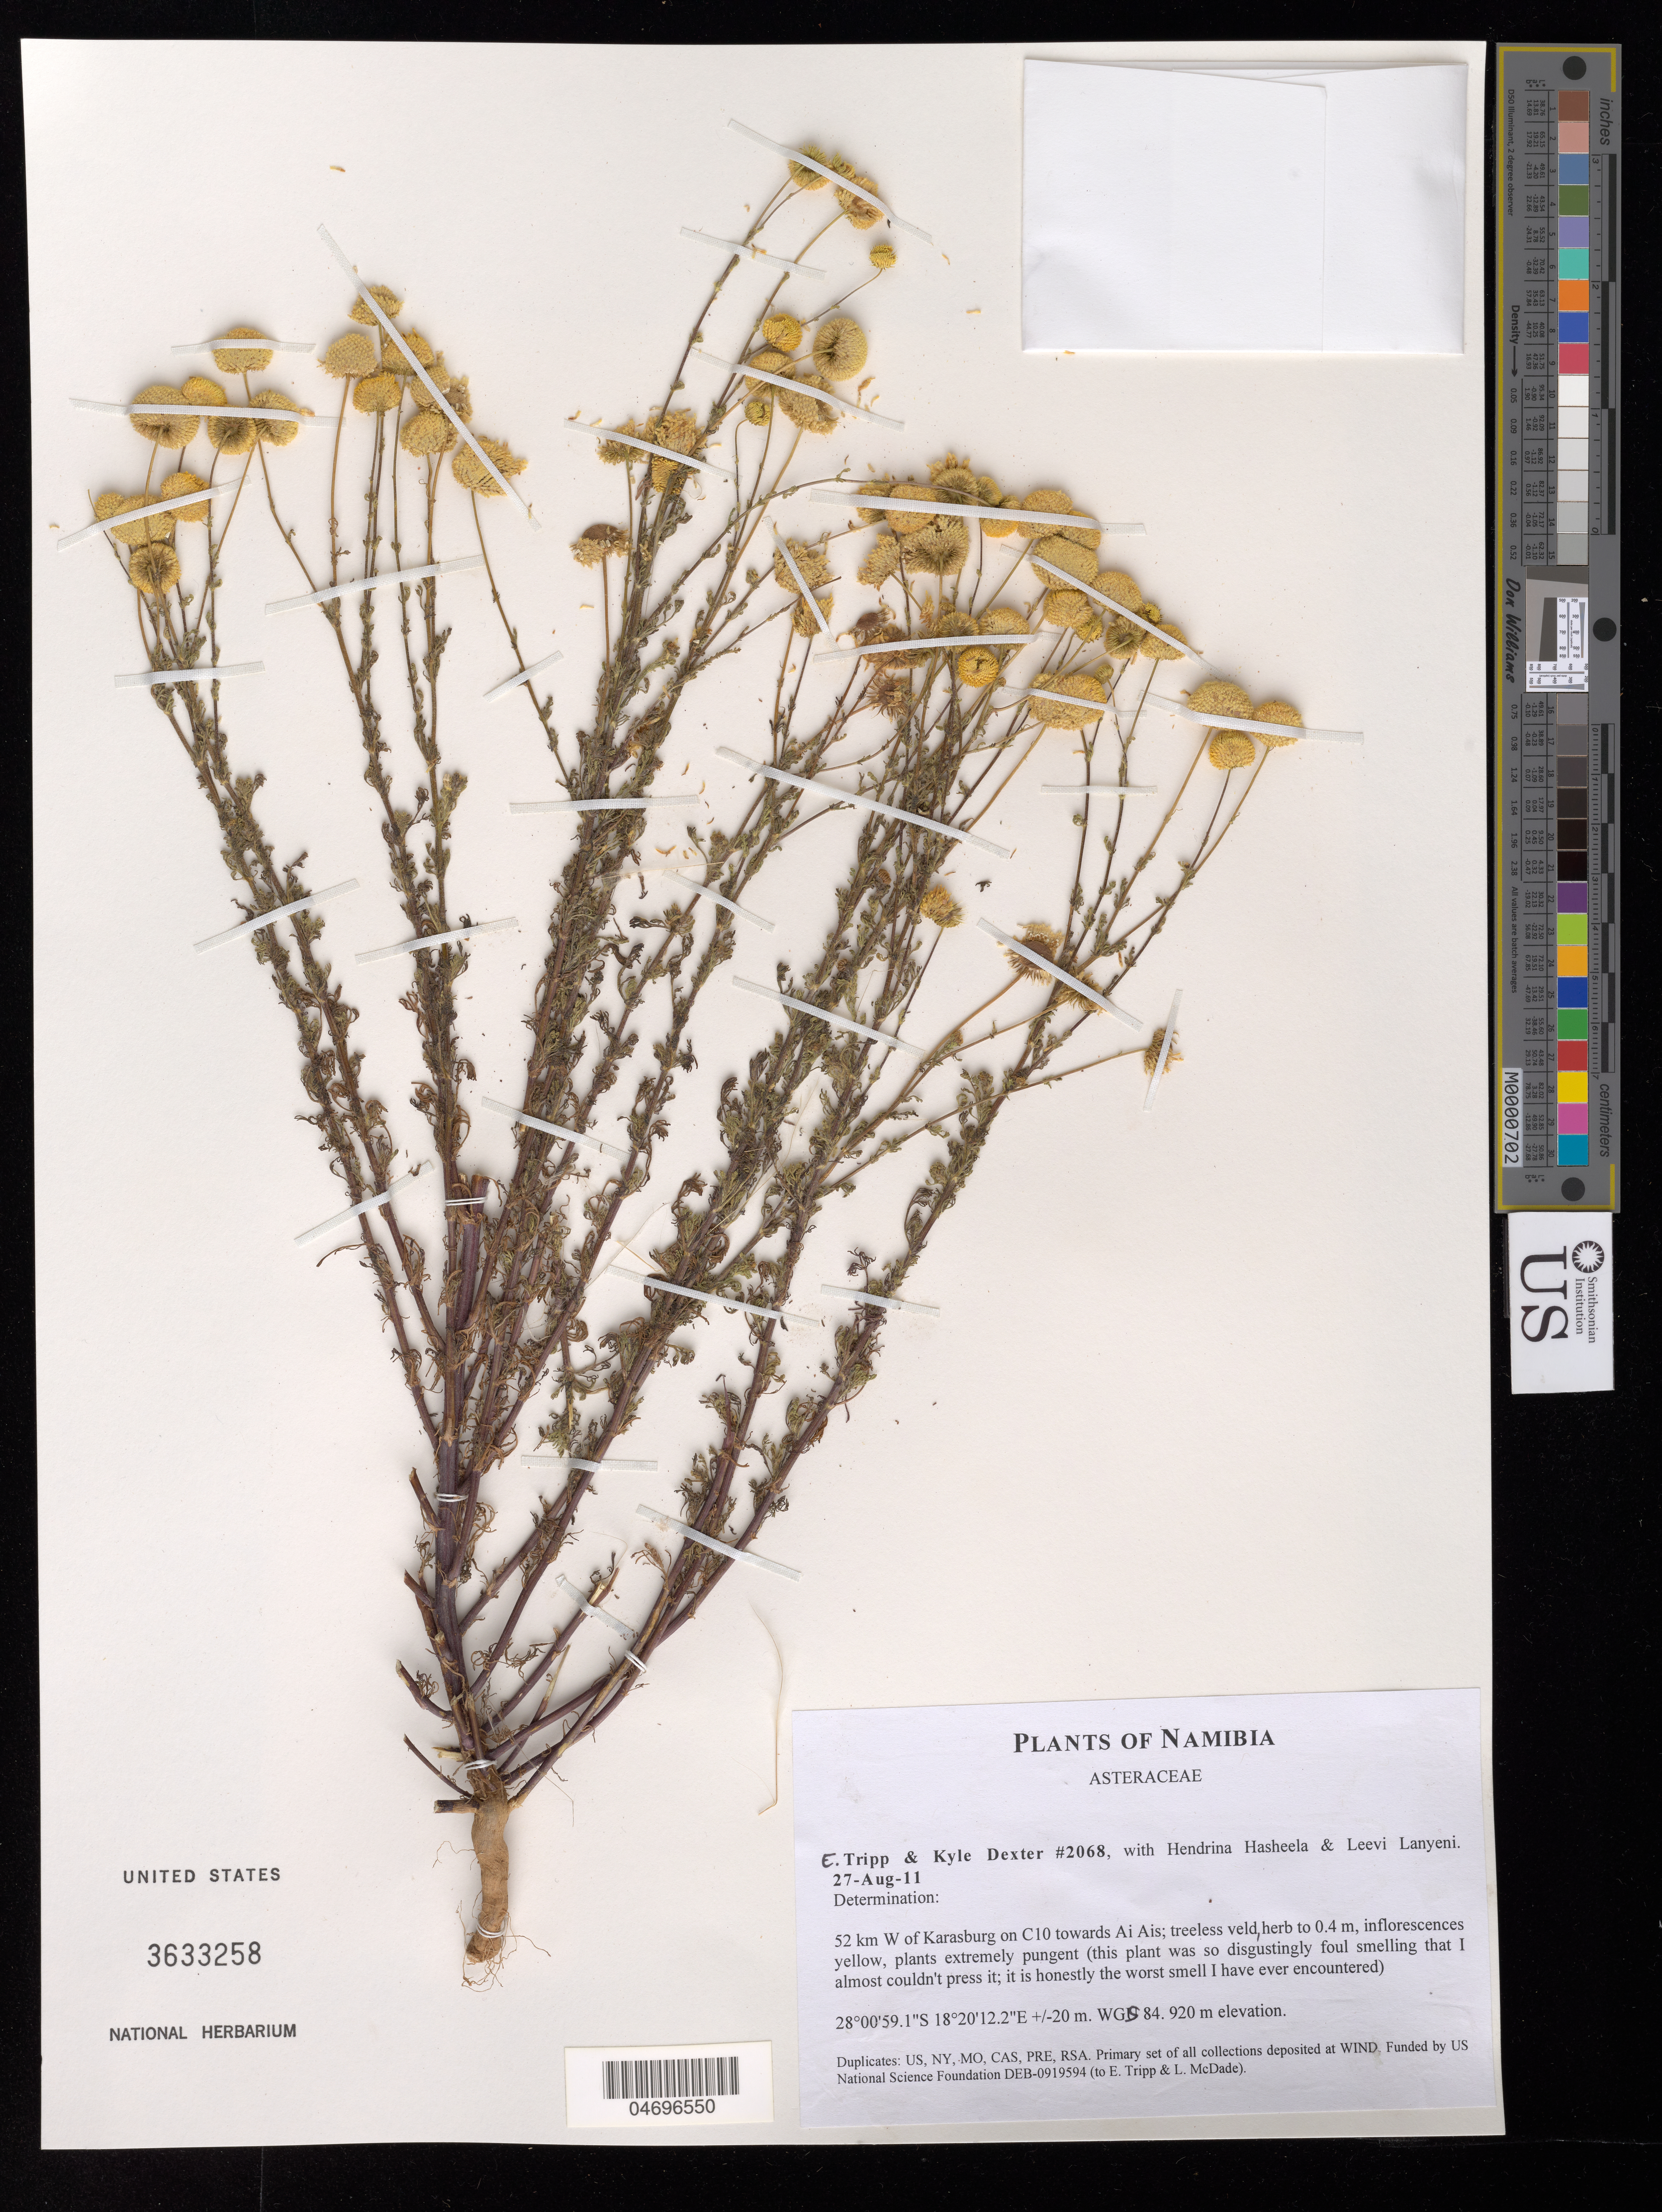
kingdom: Plantae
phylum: Tracheophyta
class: Magnoliopsida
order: Asterales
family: Asteraceae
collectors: E. Tripp, K. Dexter, H. Hasheela & L. Lanyeni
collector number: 2068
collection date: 2011-08-27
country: Namibia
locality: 52 km W of Karasburg on C10 towards Ai Ais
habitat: Treeless veld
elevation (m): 920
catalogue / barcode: US 3633258